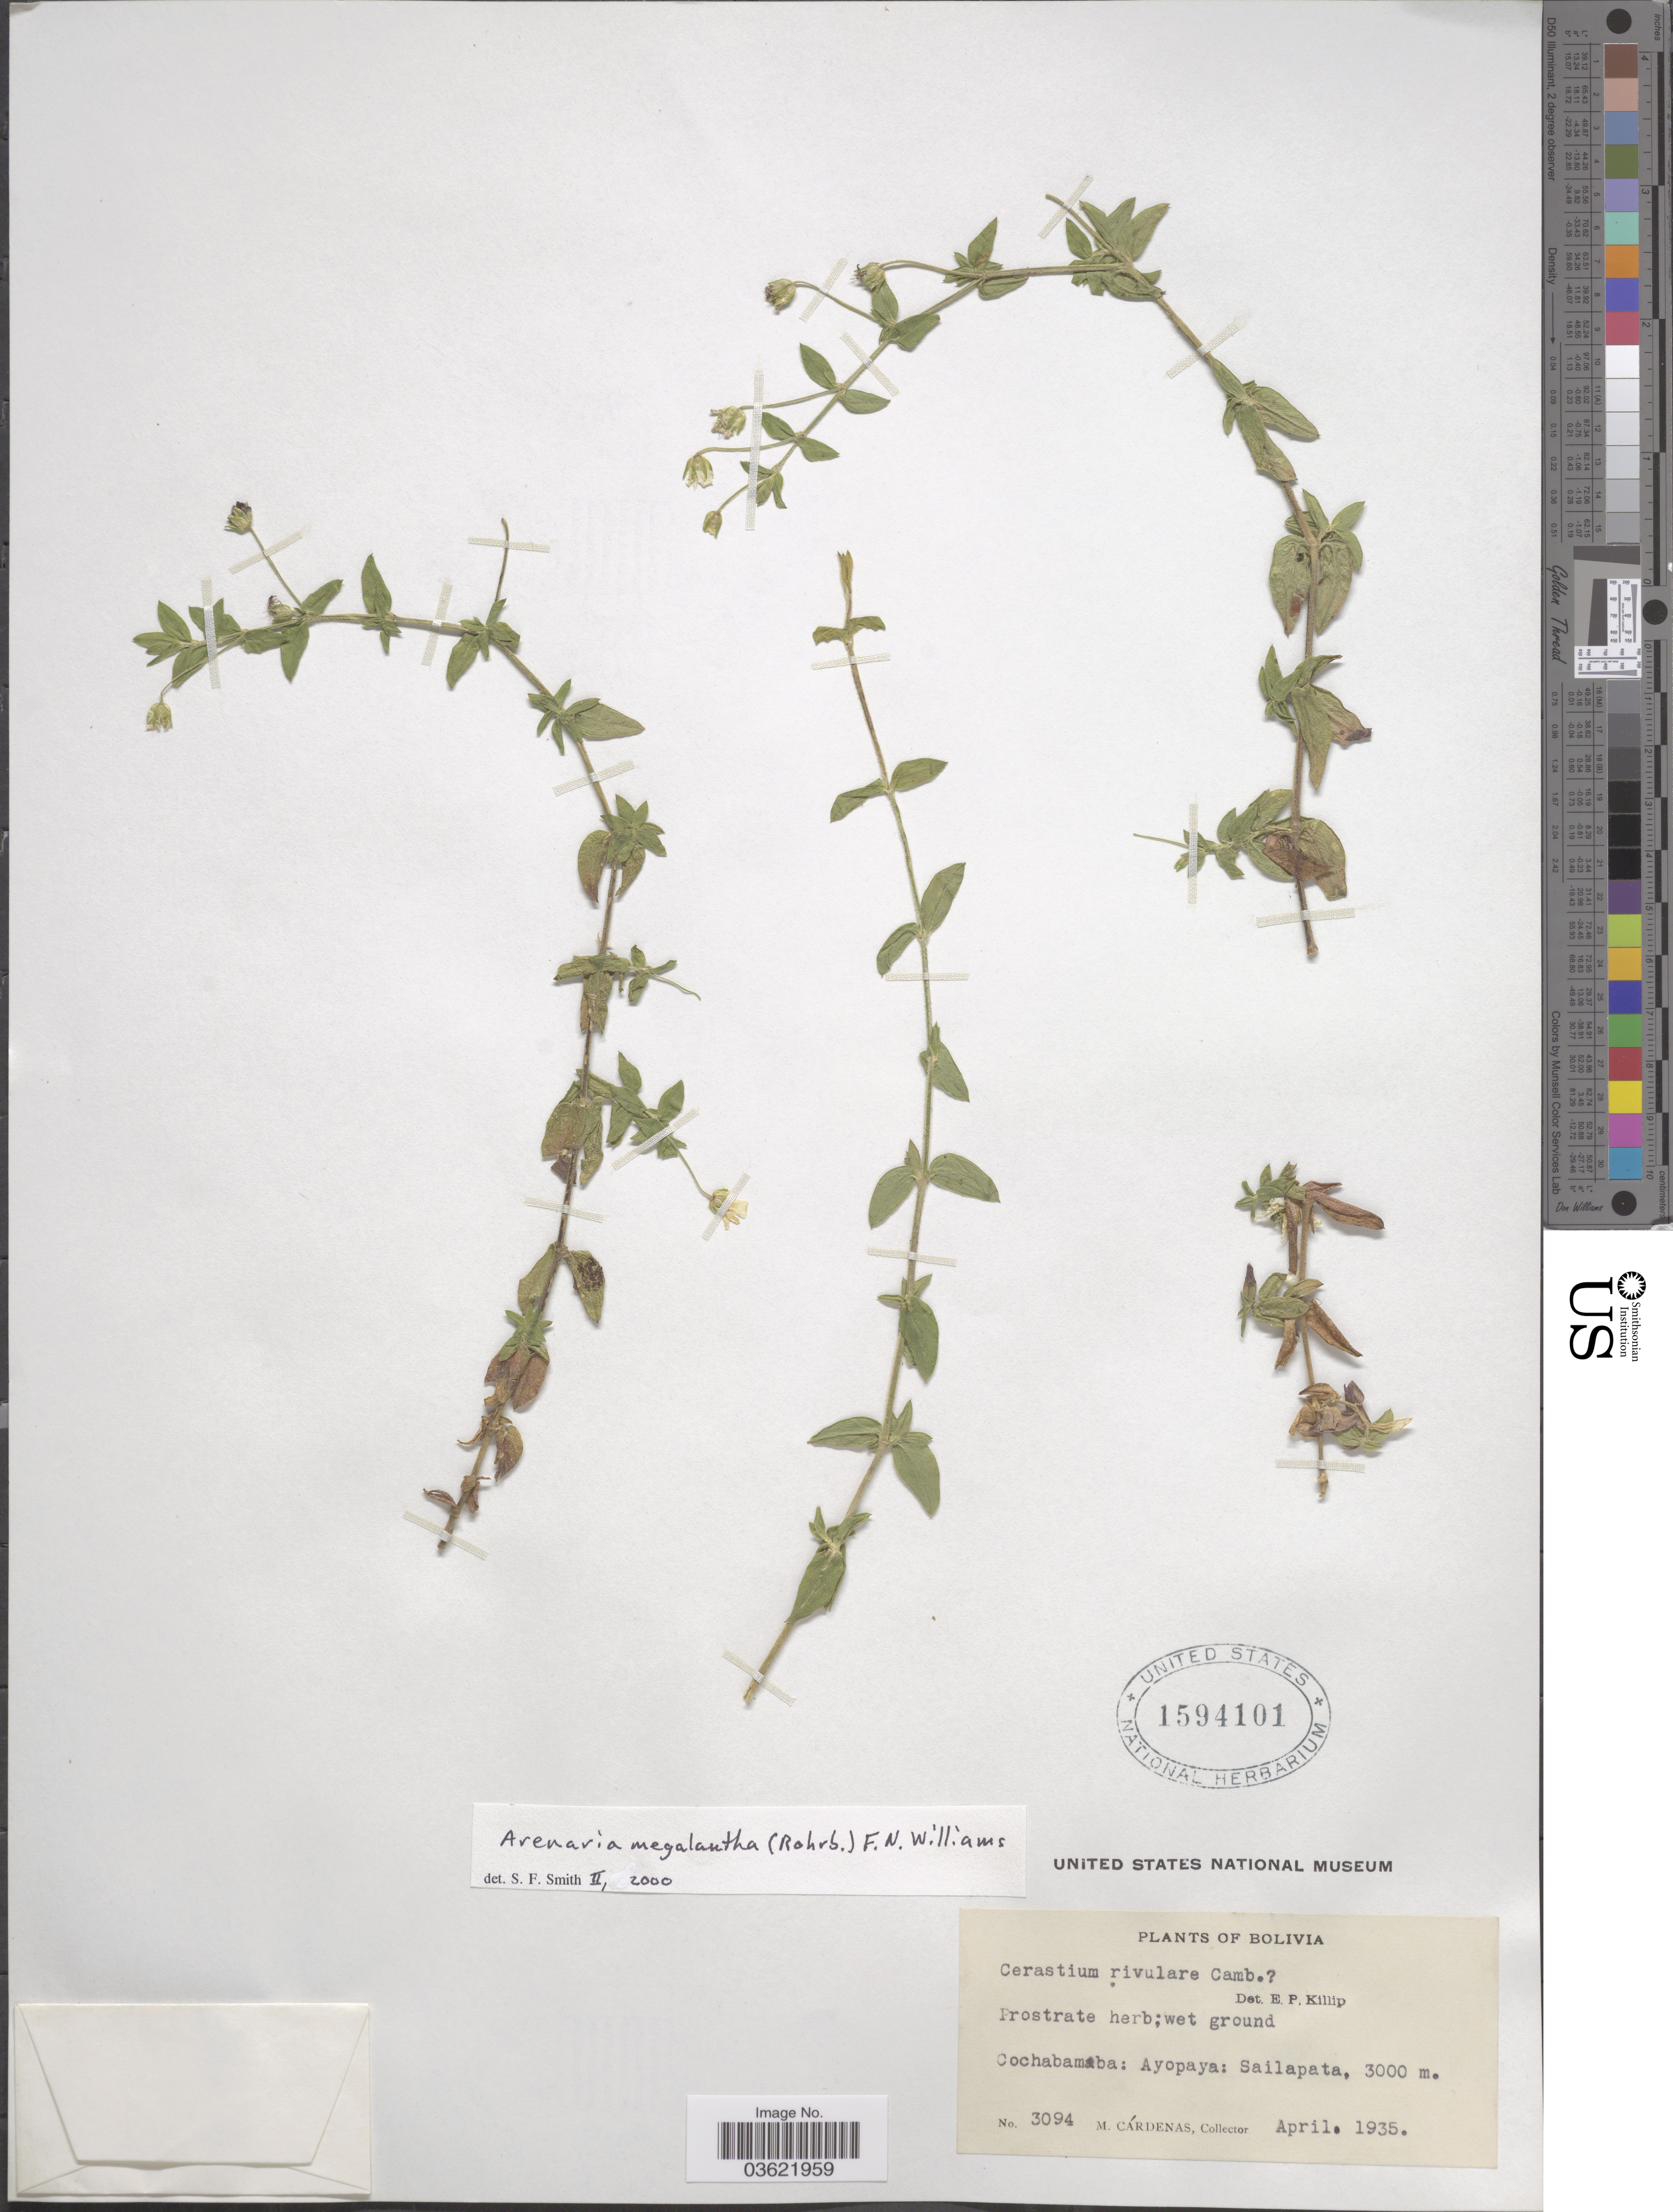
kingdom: Plantae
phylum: Tracheophyta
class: Magnoliopsida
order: Caryophyllales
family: Caryophyllaceae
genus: Arenaria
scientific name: Arenaria megalantha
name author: (Rohrb.) F.N. Williams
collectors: M. Cárdenas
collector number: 3094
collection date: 1935-04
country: Bolivia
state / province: Cochabamba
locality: Ayopaya: Sailapata.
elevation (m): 3000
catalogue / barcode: US 1594101